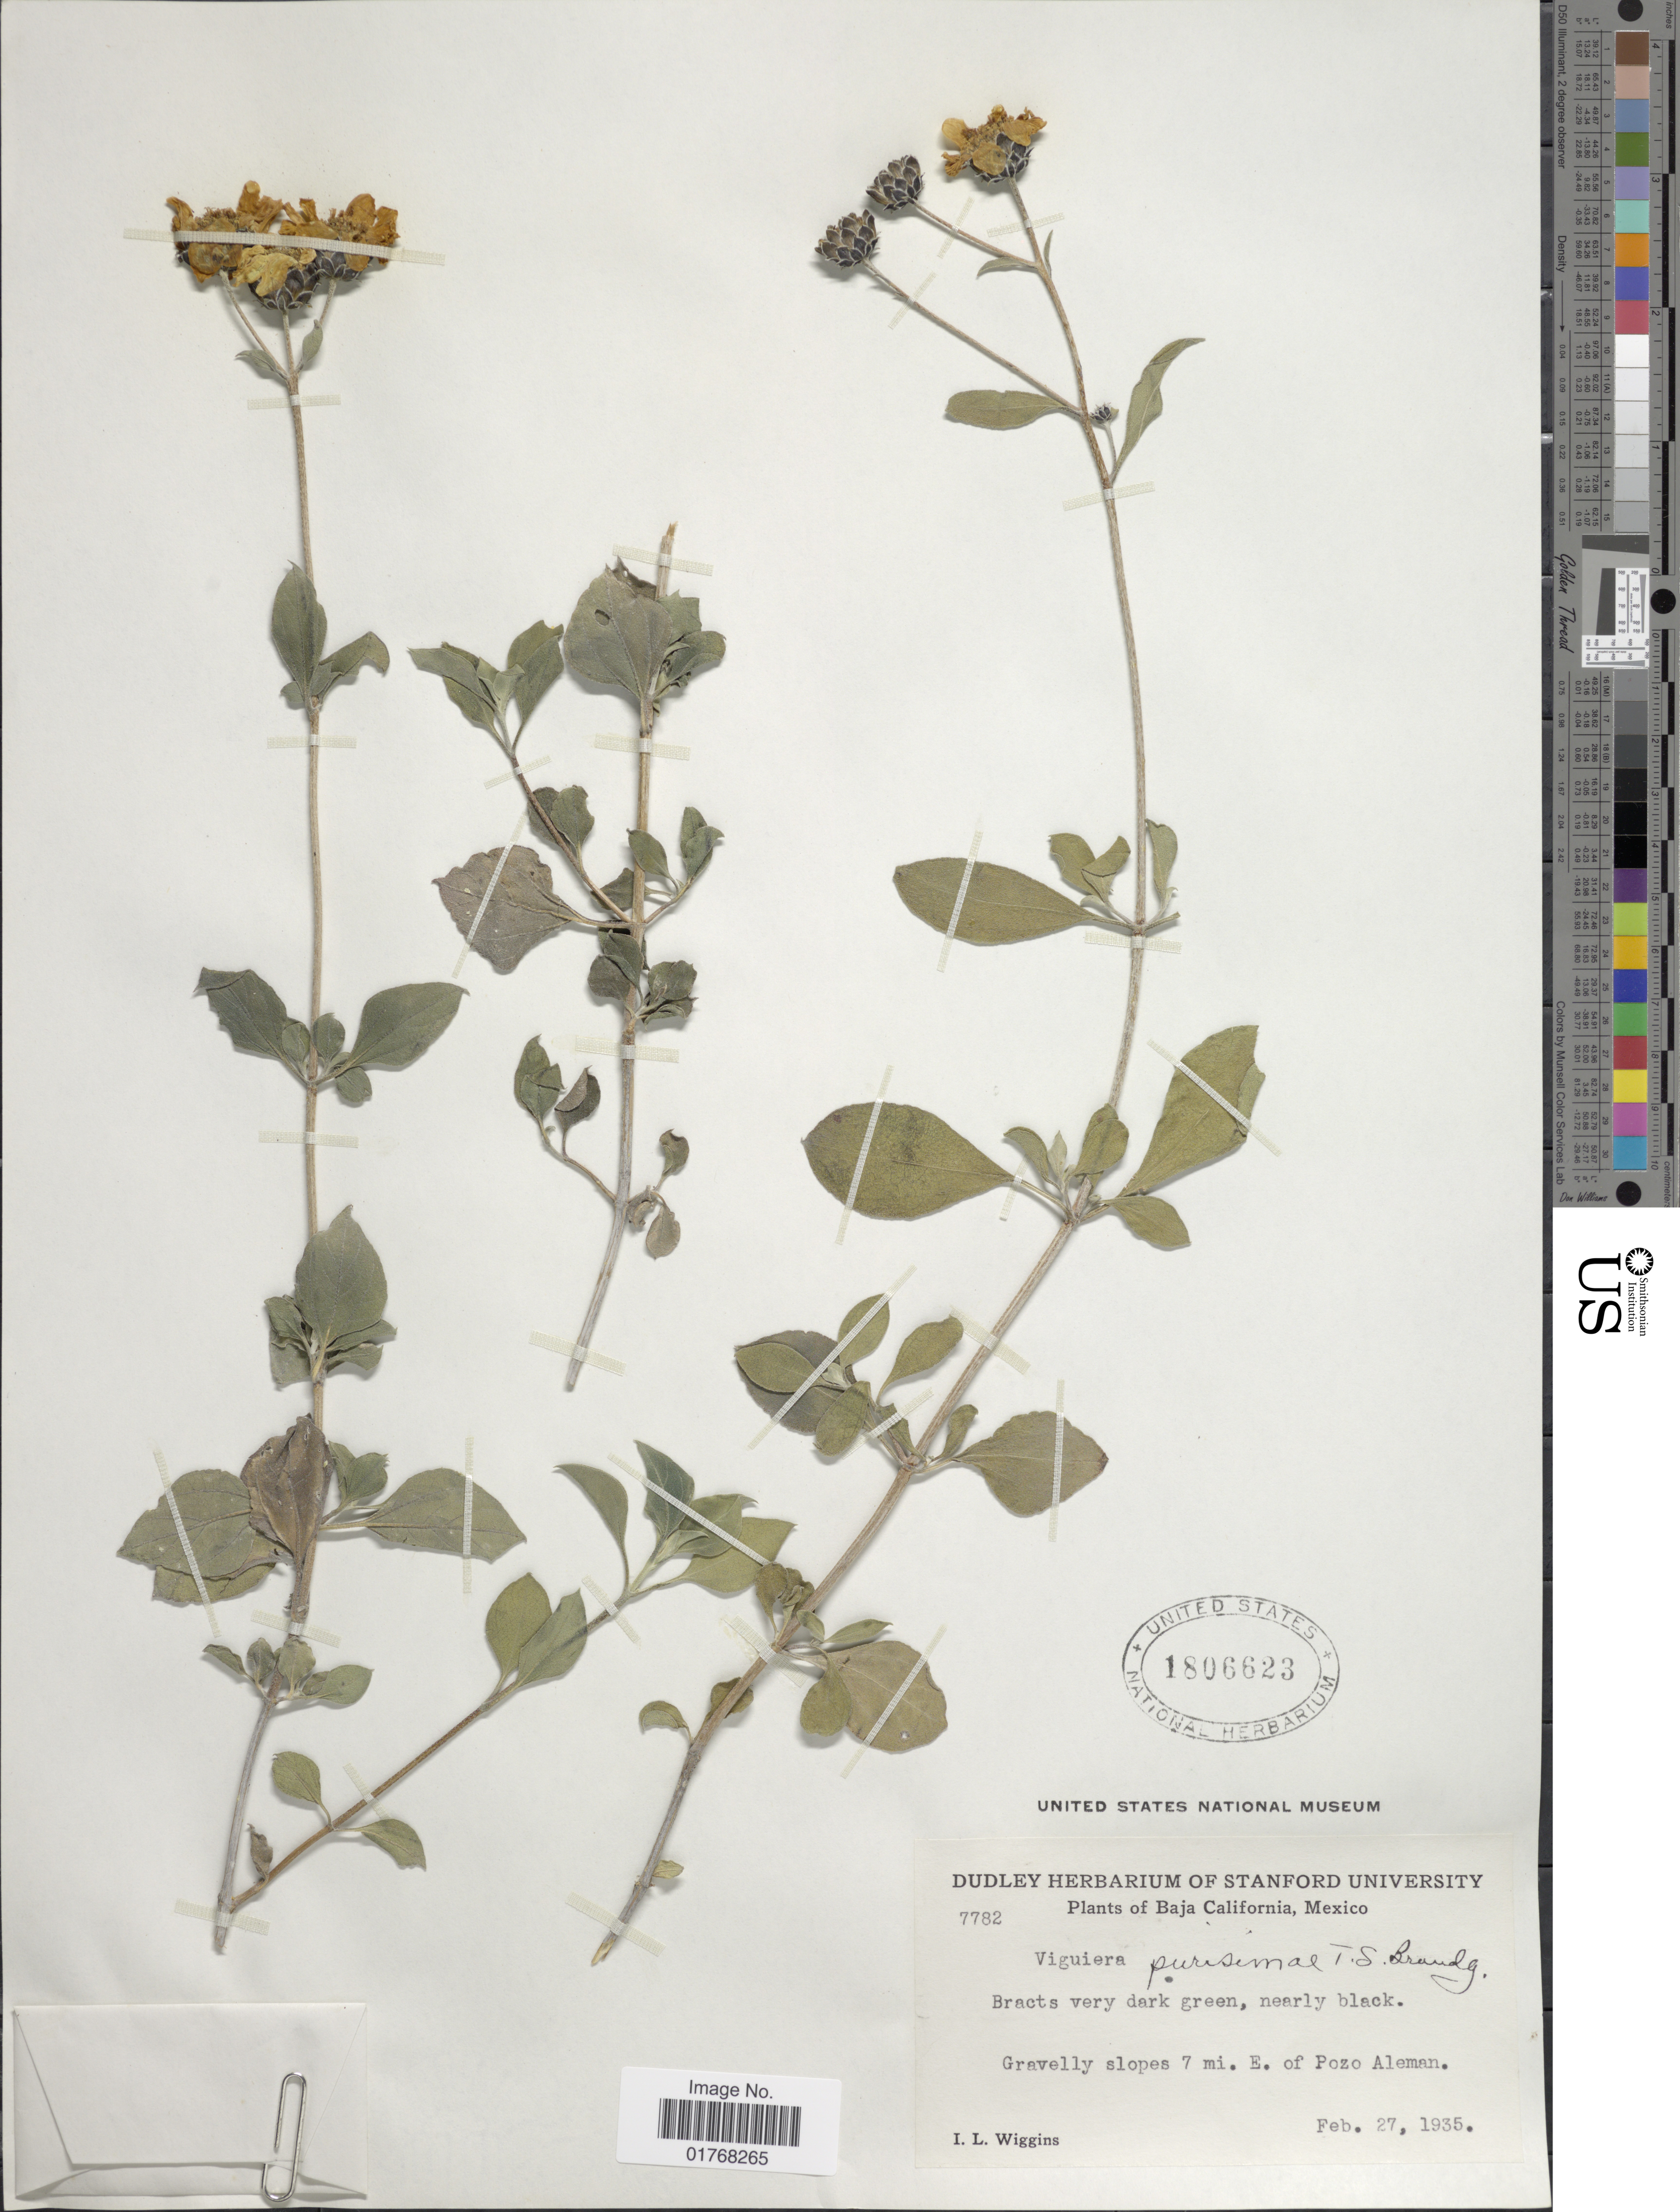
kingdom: Plantae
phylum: Tracheophyta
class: Magnoliopsida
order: Asterales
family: Asteraceae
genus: Viguiera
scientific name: Viguiera purisimae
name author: Brandegee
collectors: I. L. Wiggins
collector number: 7782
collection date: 1935-02-27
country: Mexico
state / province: Baja California Sur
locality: Gravelly slopes 7 mi. E. of Pozo Aleman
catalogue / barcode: US 1806623